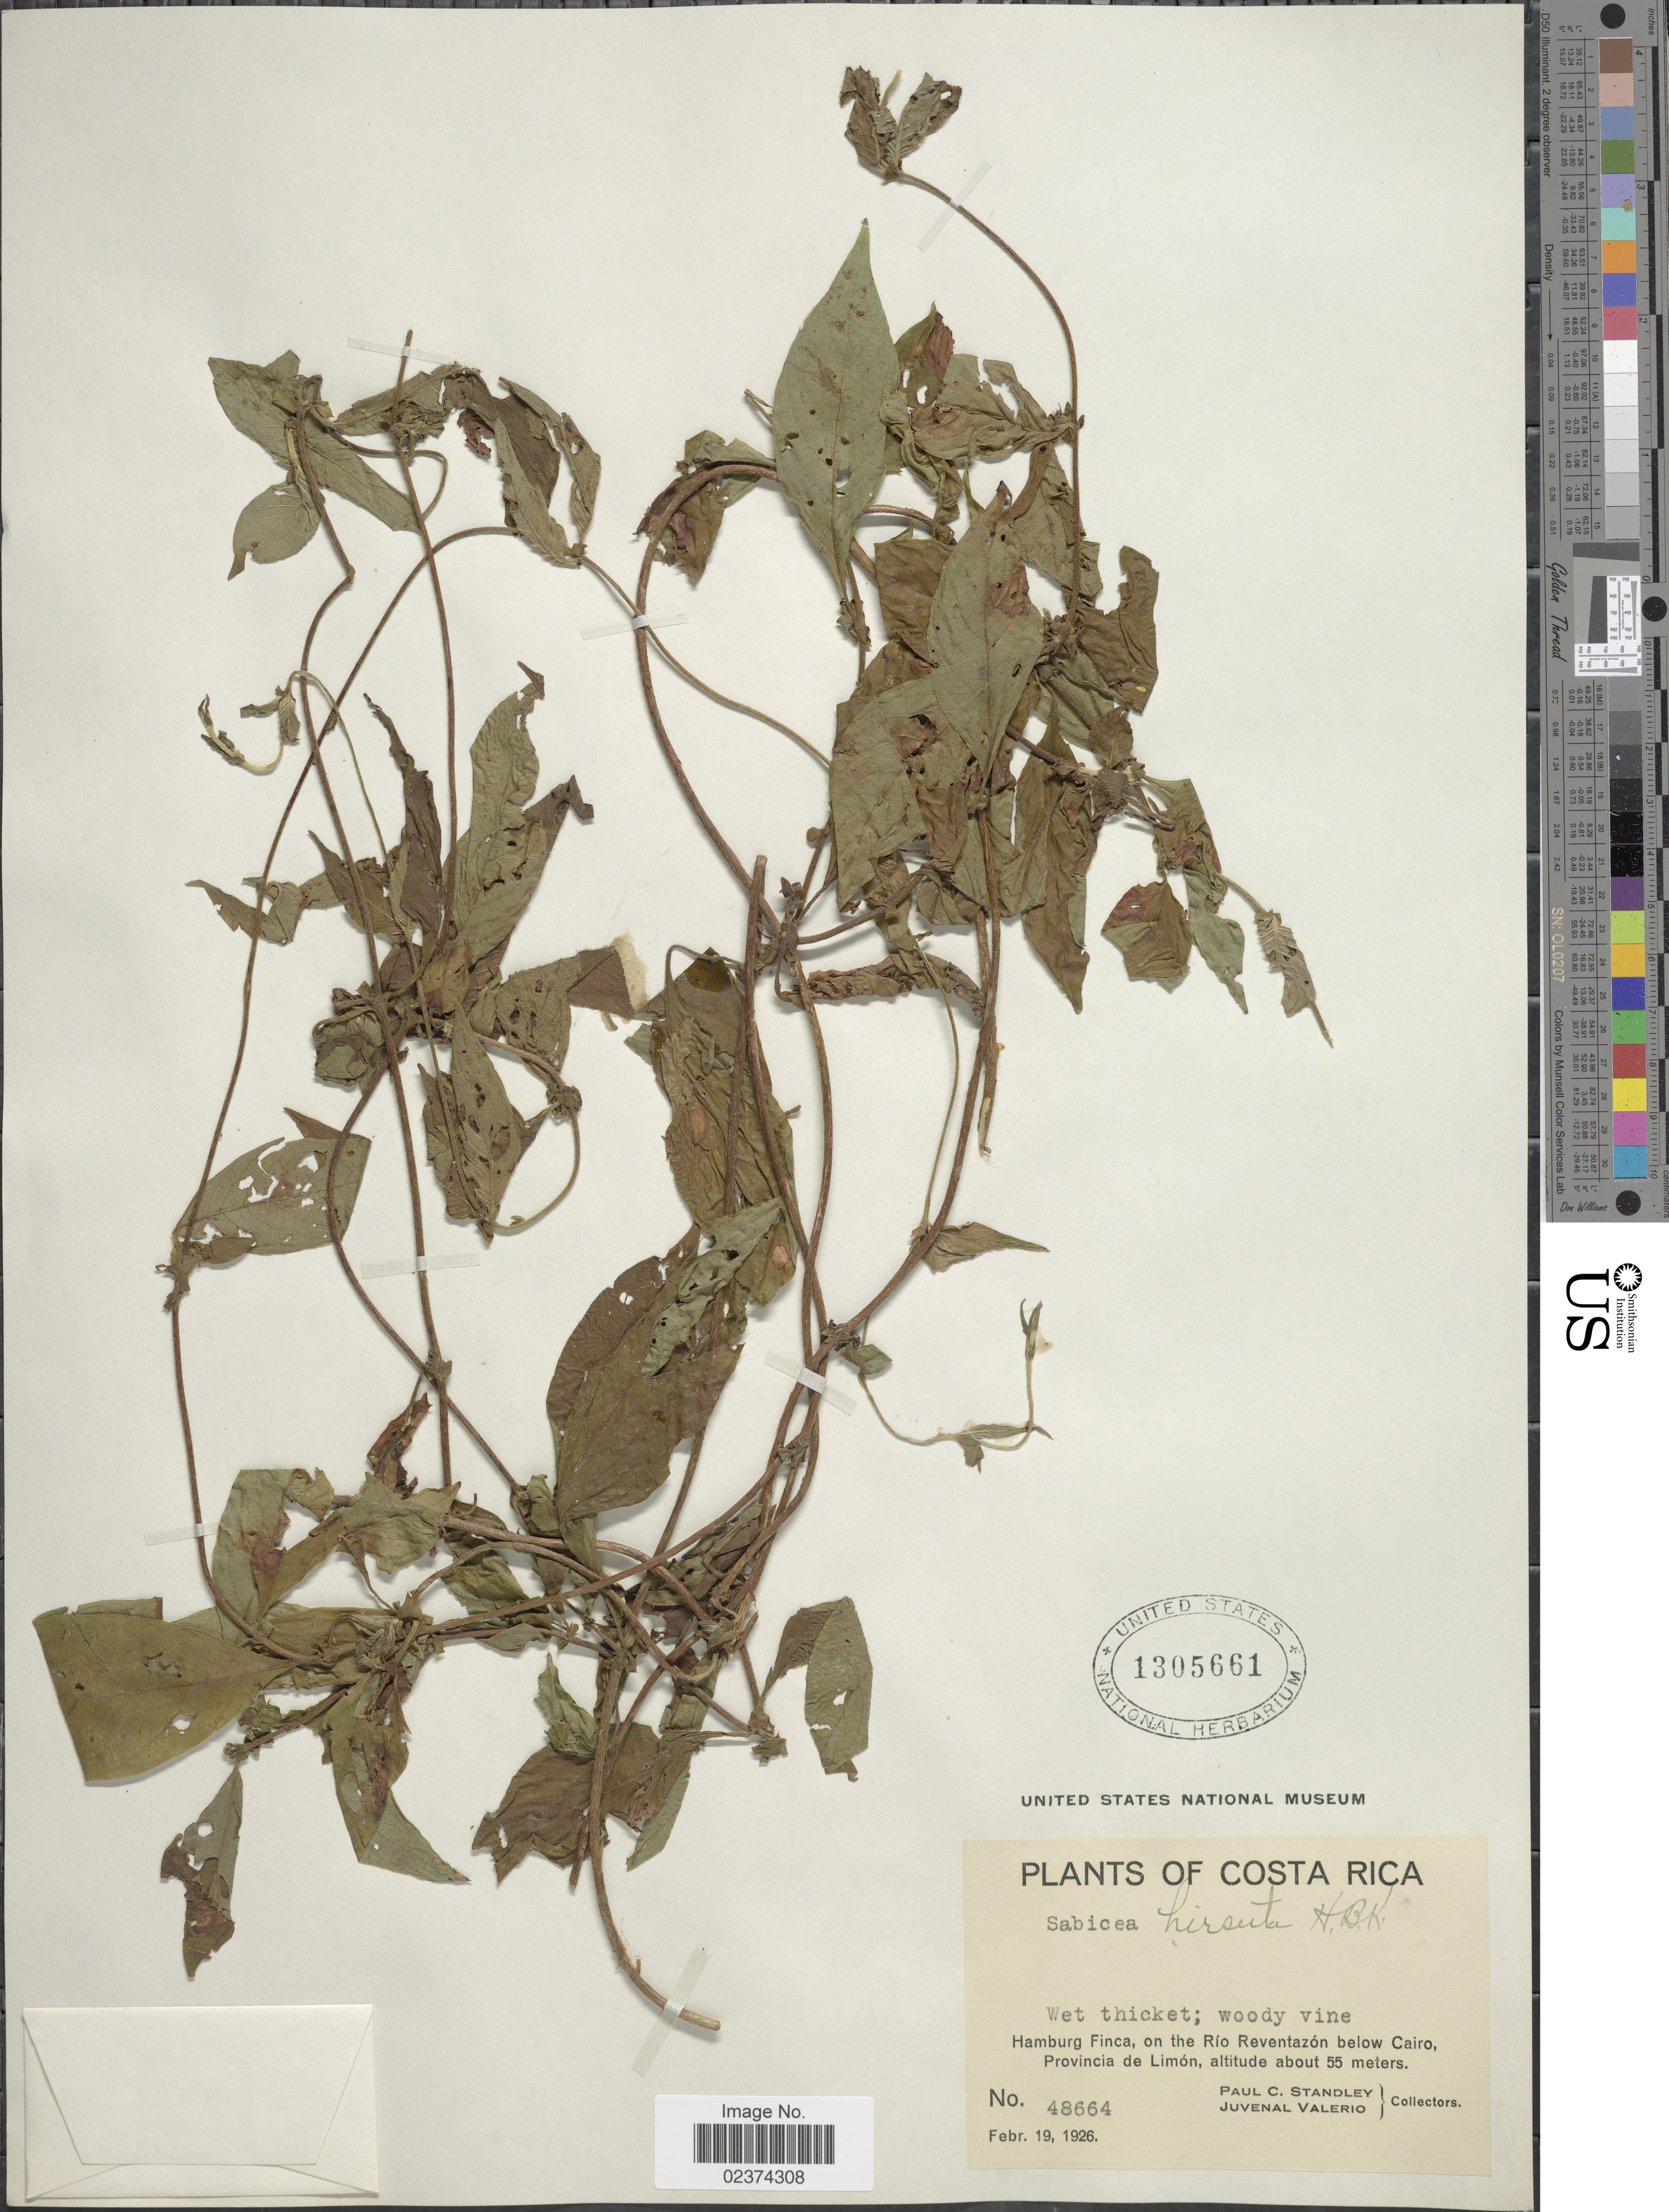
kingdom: Plantae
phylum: Tracheophyta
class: Magnoliopsida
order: Gentianales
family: Rubiaceae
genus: Sabicea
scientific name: Sabicea hirsuta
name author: Kunth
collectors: P. C. Standley & J. Valerio R.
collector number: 48664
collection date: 1926-02-19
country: Costa Rica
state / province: Limón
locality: Hamburg Finca, on the Río Reventazón below Cairo. Provincia de Limón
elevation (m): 55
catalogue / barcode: US 1305661